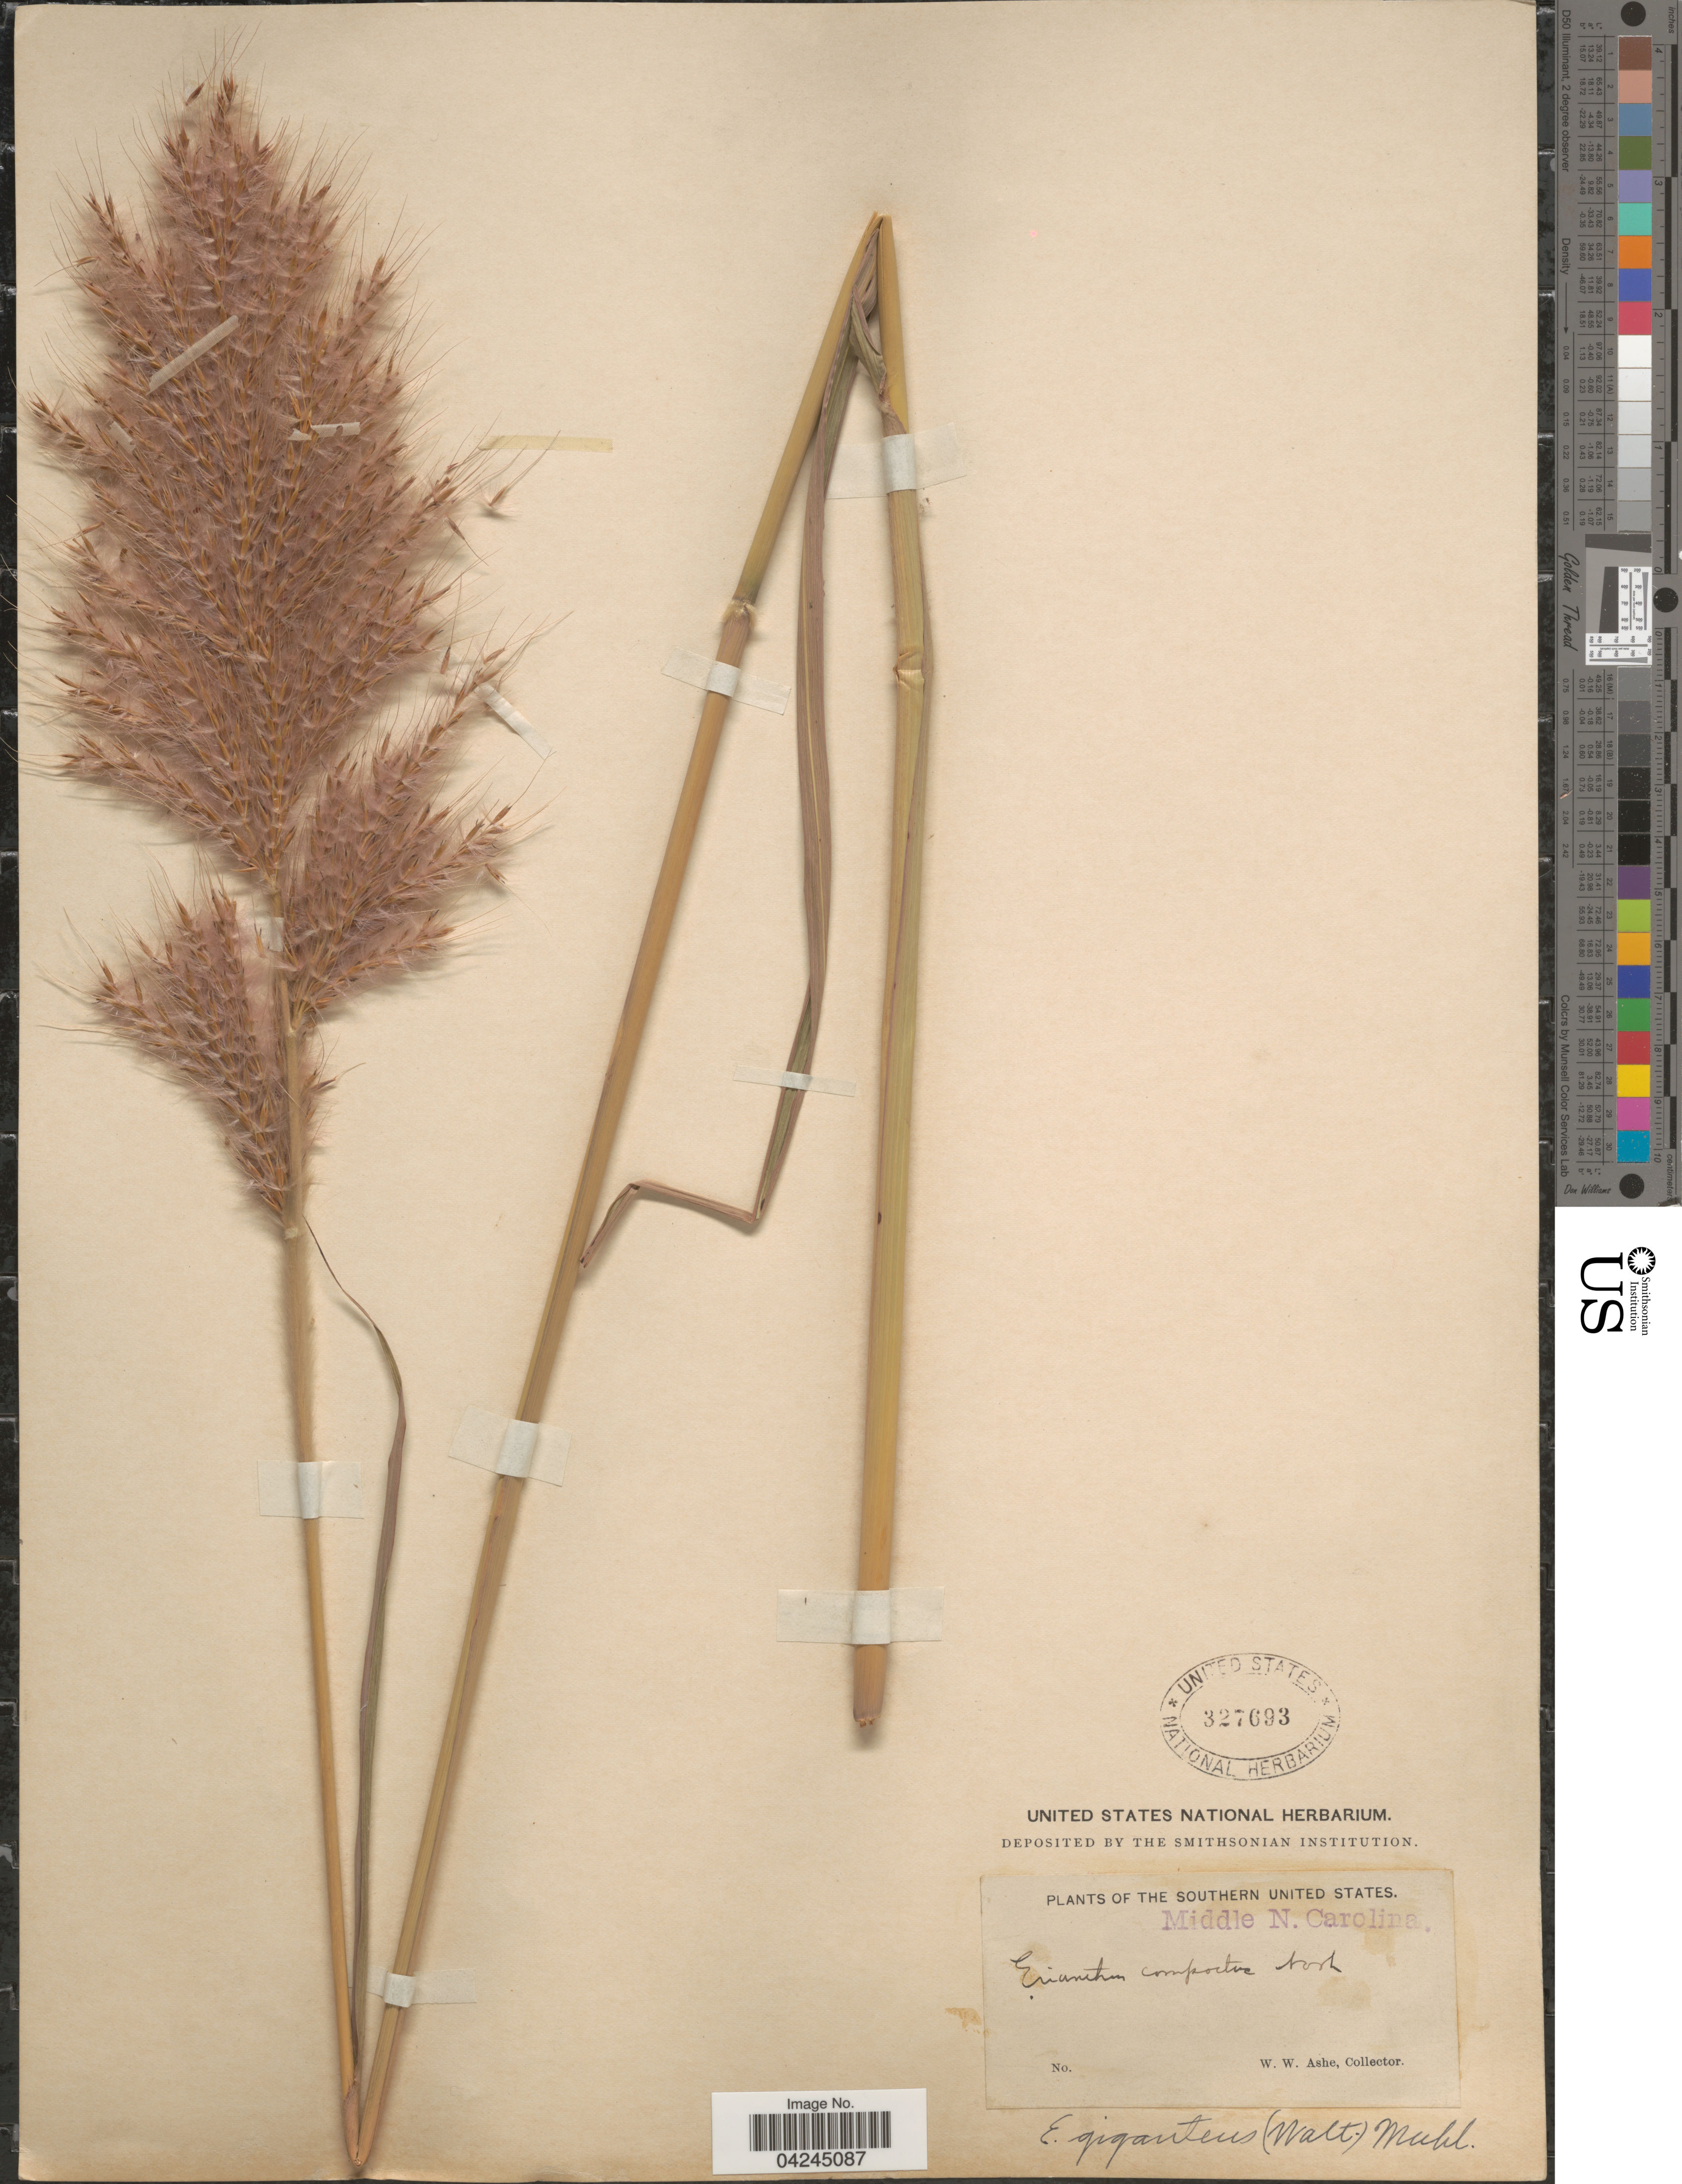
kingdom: Plantae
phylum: Tracheophyta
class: Liliopsida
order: Poales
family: Poaceae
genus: Erianthus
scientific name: Erianthus giganteus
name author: (Walter) P. Beauv.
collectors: W. W. Ashe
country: United States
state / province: North Carolina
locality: Southern United States. Middle N. Carolina.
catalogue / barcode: US 327693